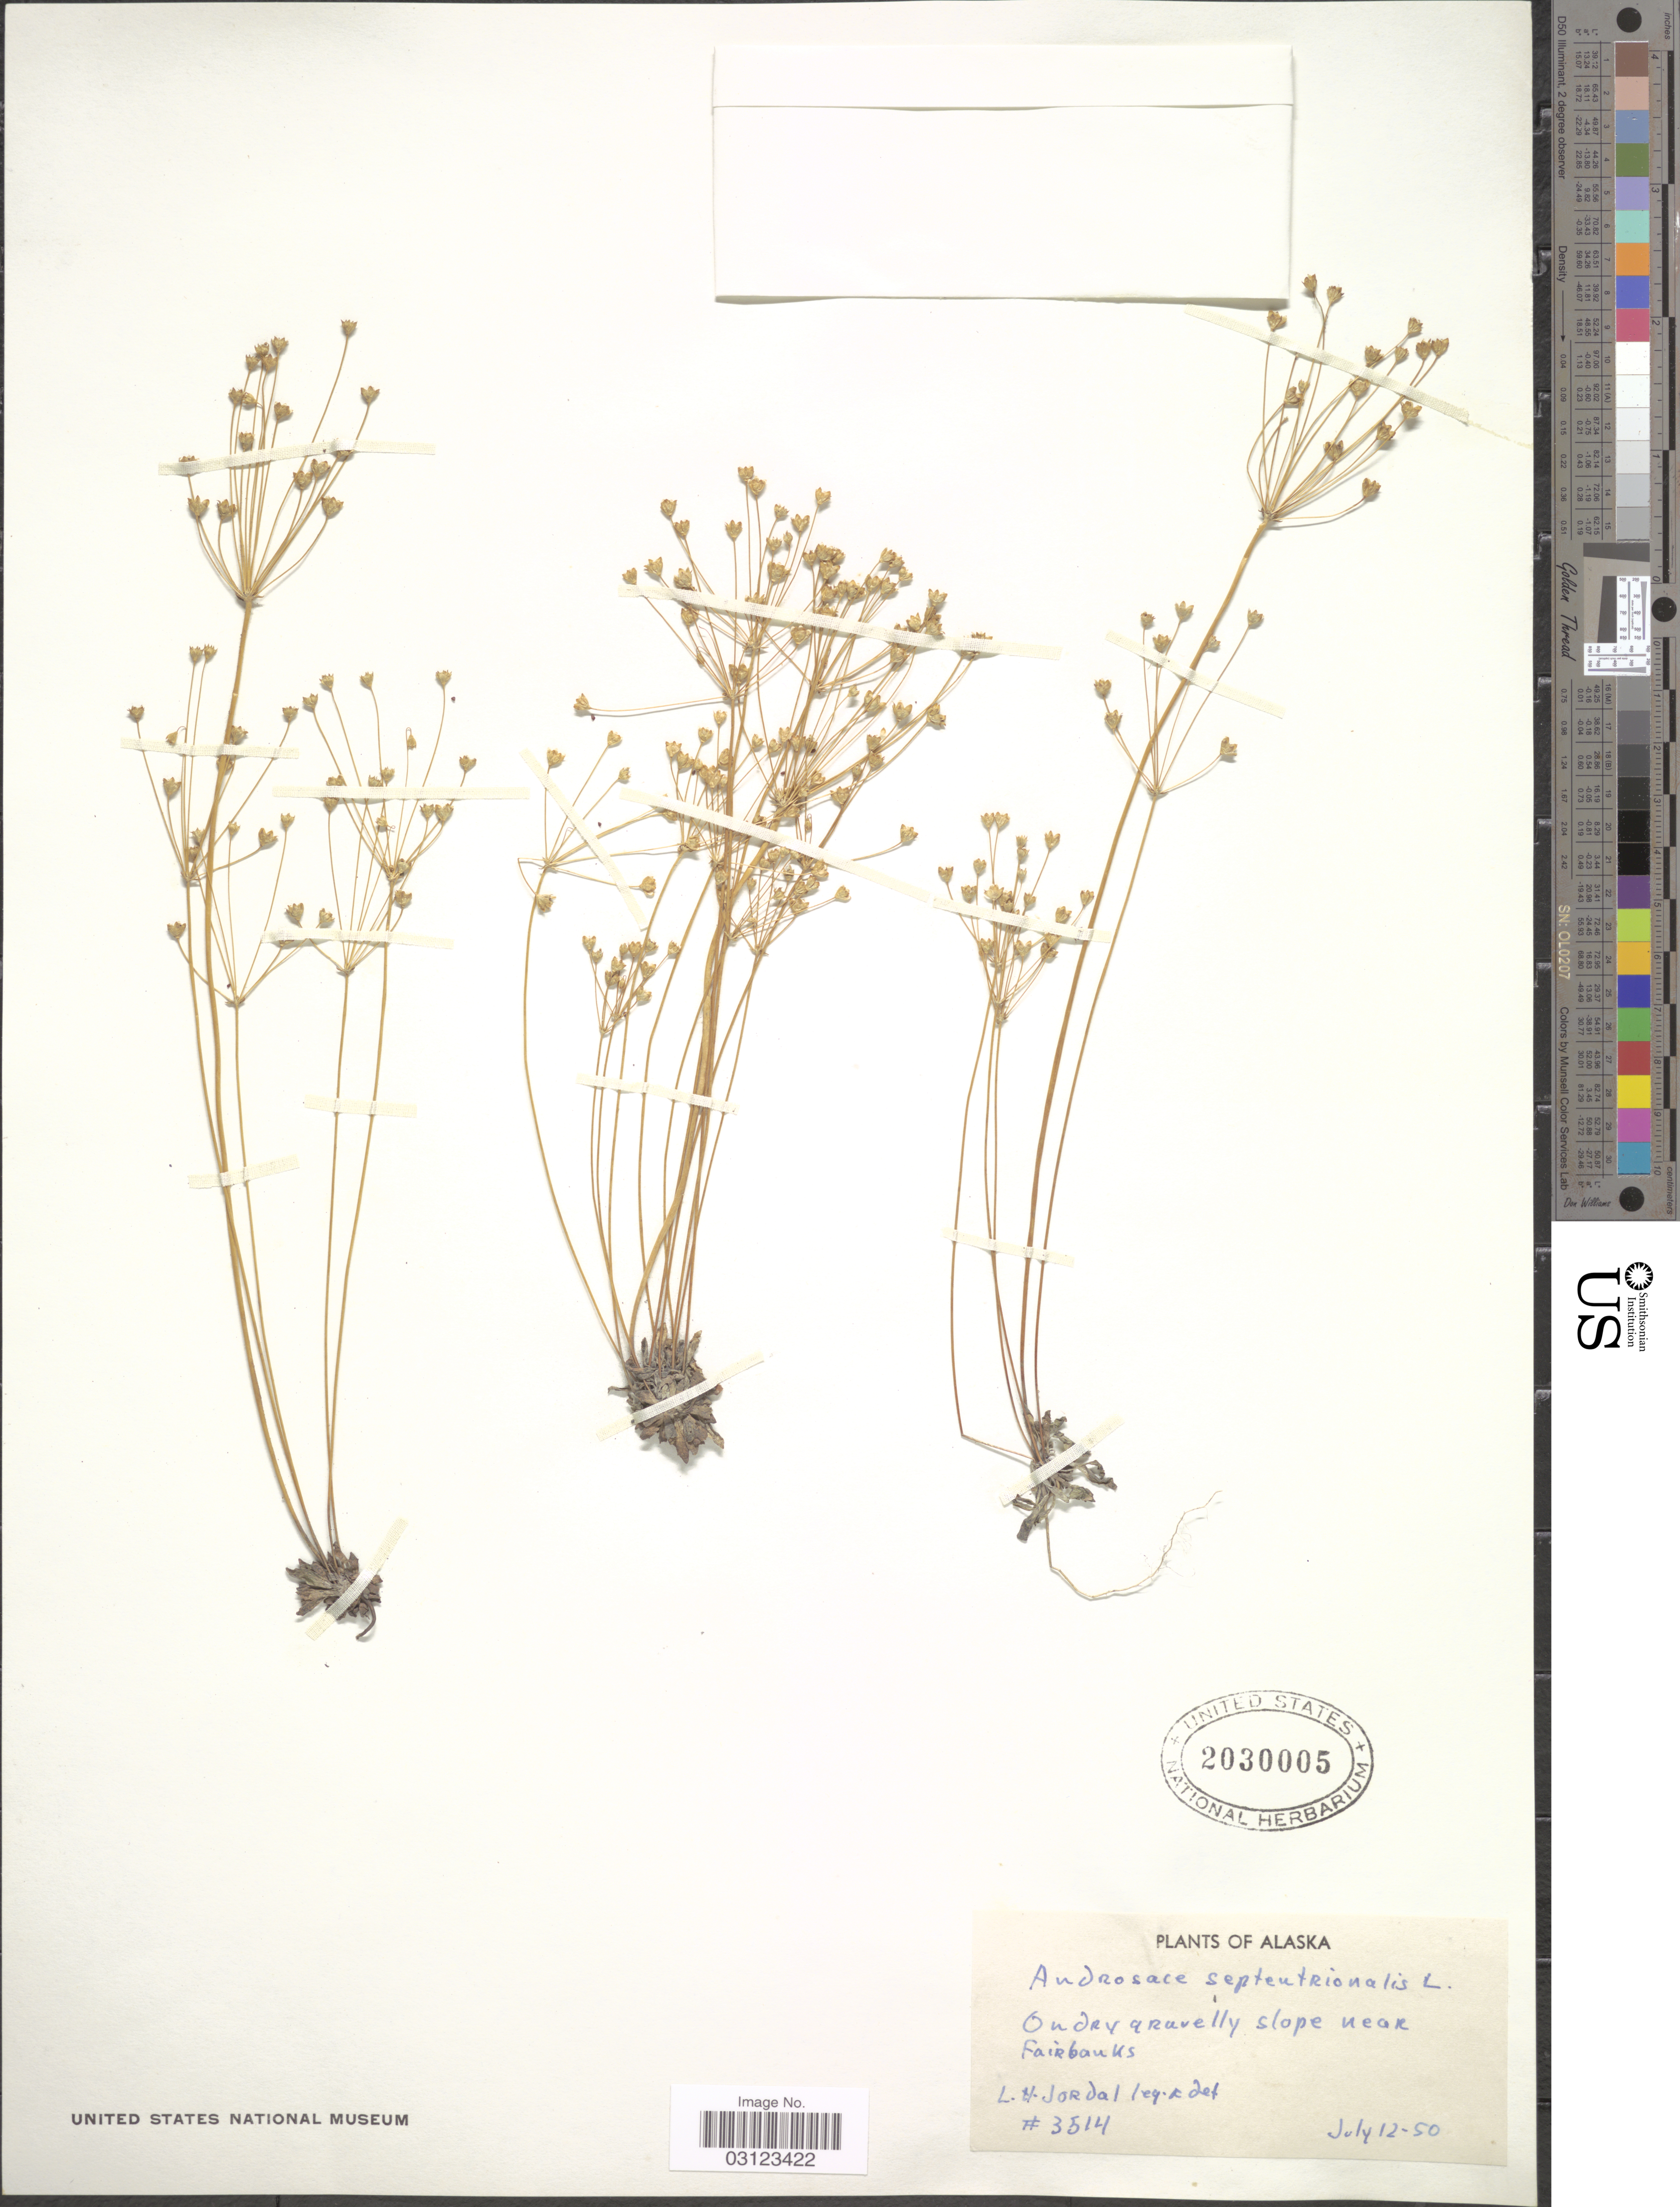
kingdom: Plantae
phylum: Tracheophyta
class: Magnoliopsida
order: Ericales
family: Primulaceae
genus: Androsace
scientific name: Androsace septentrionalis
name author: L.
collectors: L. Jordal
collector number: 3514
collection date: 1950-07-12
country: United States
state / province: Alaska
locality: On dry gravelly slope near Fairbanks.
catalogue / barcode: US 2030005